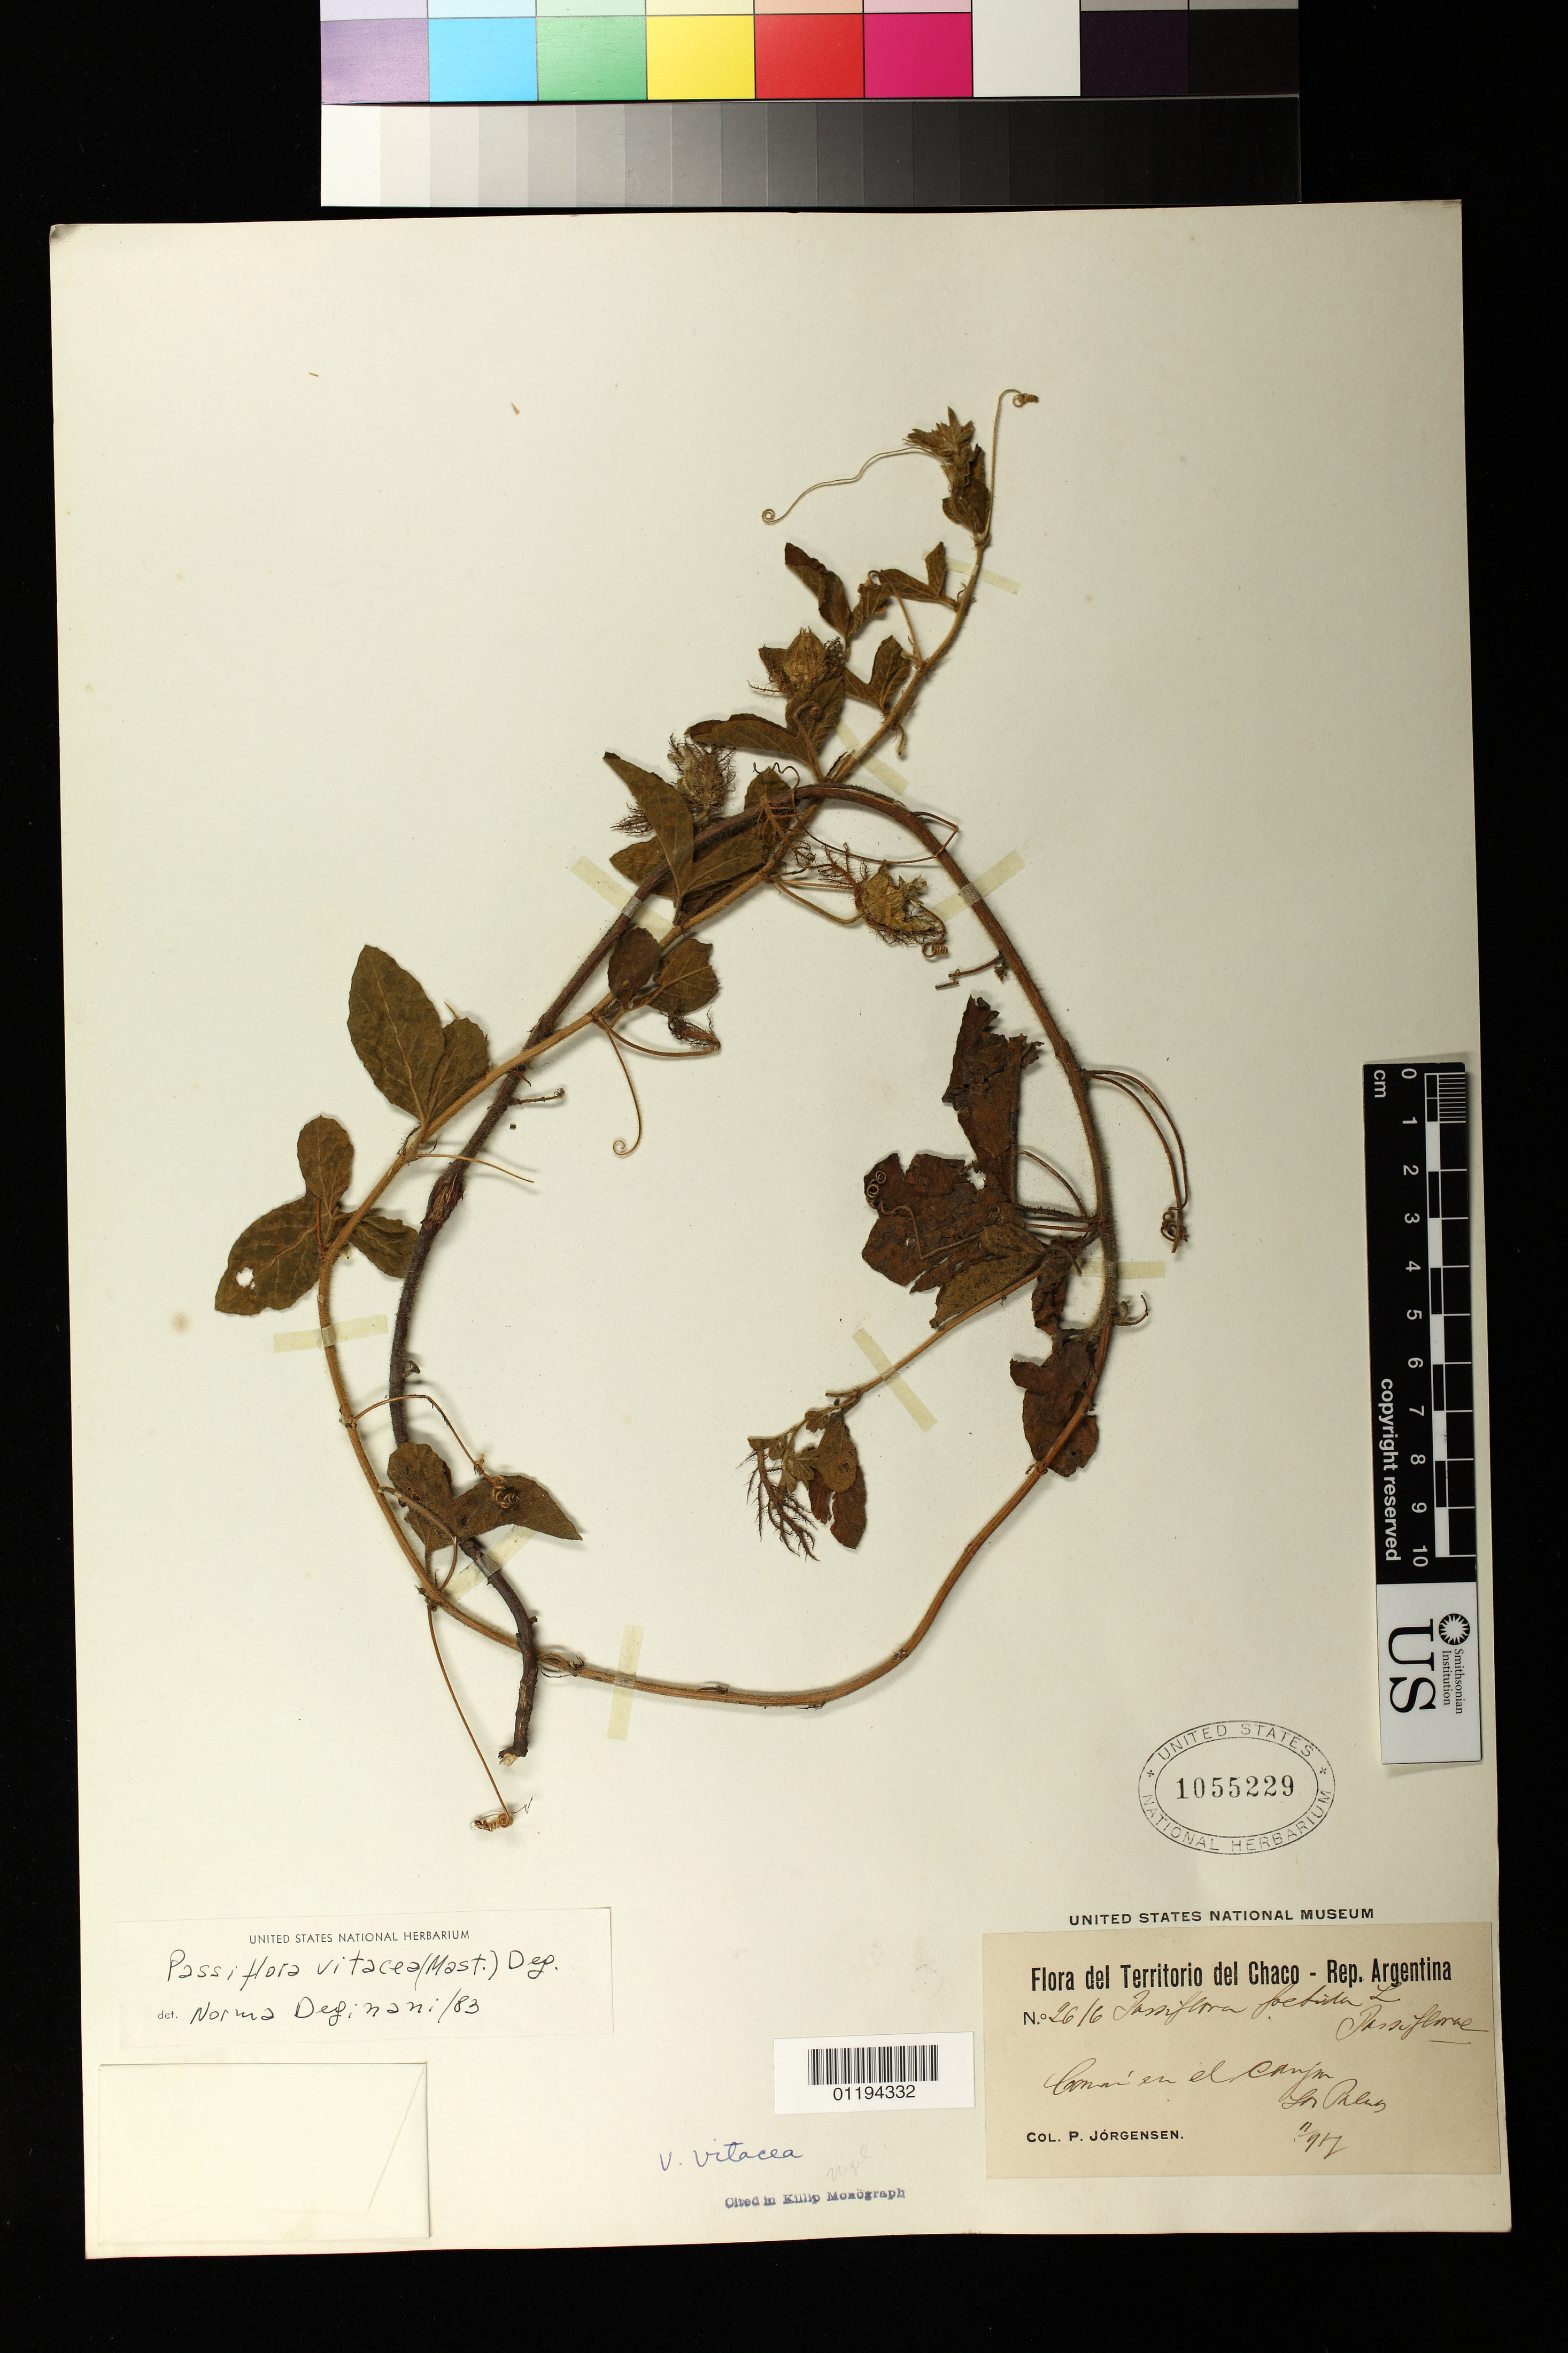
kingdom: Plantae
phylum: Tracheophyta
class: Magnoliopsida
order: Malpighiales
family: Passifloraceae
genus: Passiflora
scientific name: Passiflora chrysophylla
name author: Chodat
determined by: Svoboda, H. T.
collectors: P. Jörgensen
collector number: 2616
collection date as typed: Nov 1917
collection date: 1917-11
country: Argentina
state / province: Chaco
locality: Las Palmas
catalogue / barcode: US 1055229